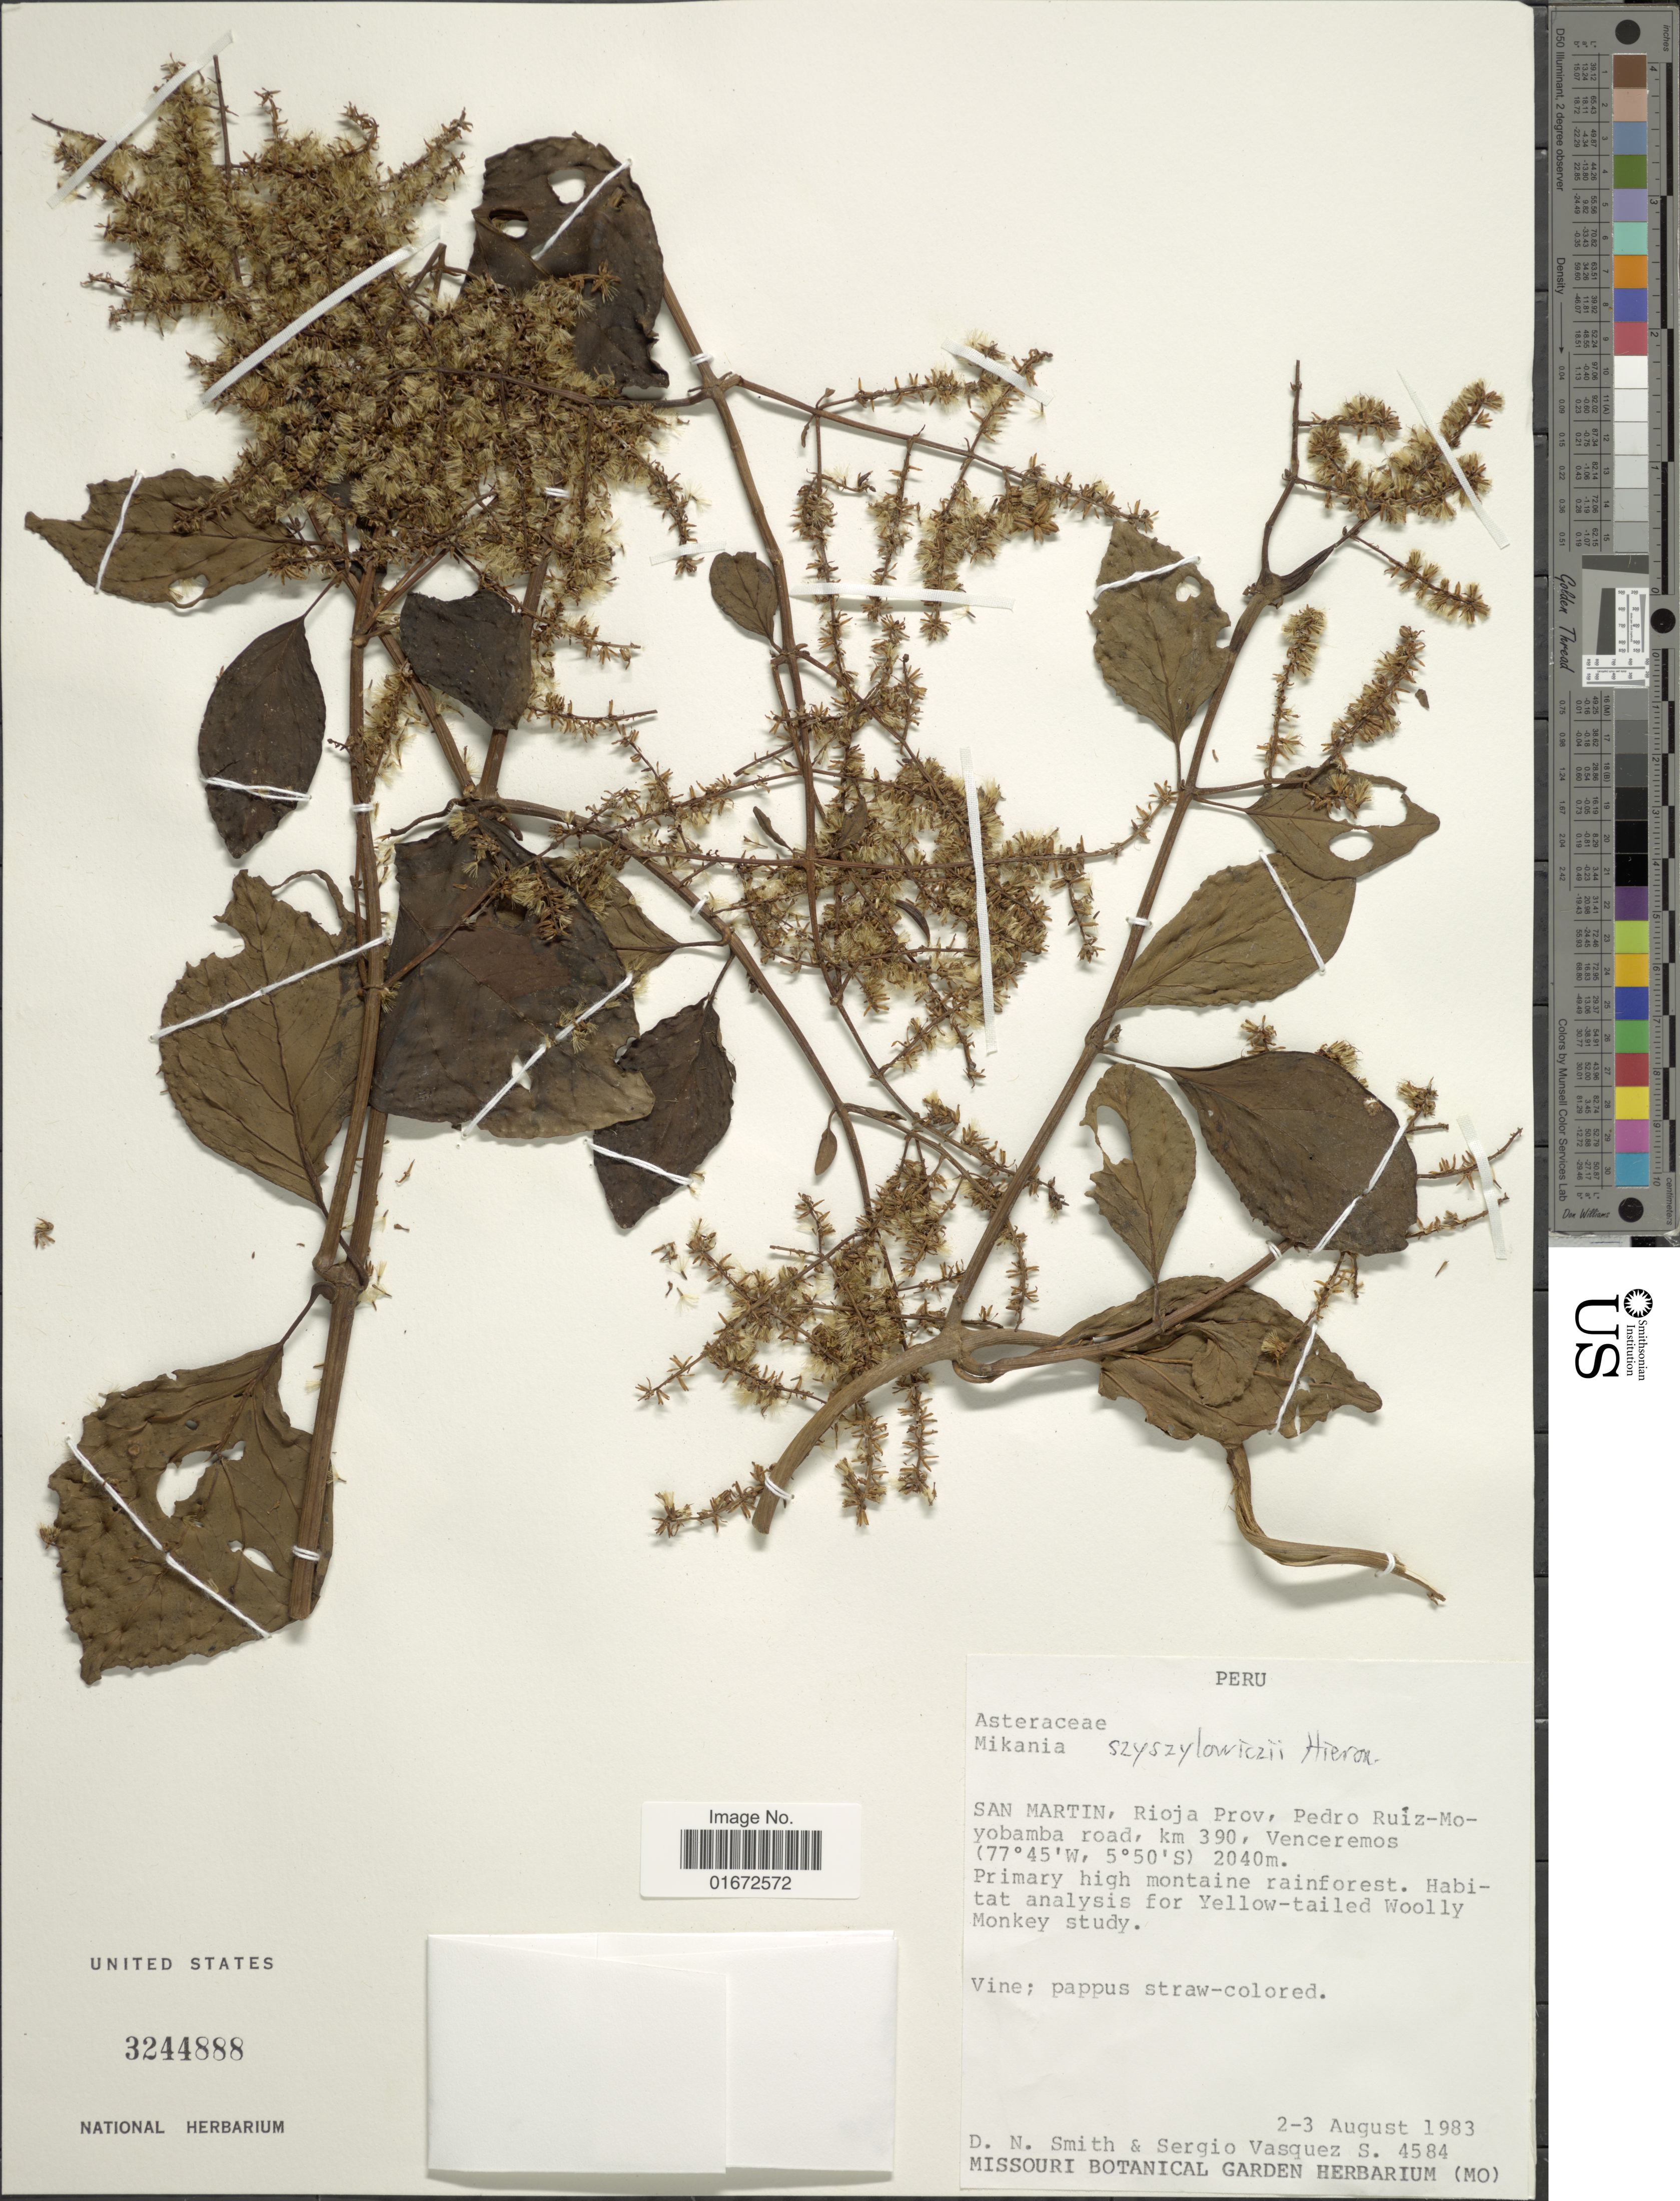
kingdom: Plantae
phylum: Tracheophyta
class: Magnoliopsida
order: Asterales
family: Asteraceae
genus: Mikania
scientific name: Mikania szyszylowiczii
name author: Hieron.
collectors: D. Smith & S. Vasquez S.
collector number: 4584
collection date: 1983-08-02/1983-08-03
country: Peru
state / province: San Martín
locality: San Martin, Rioja Prov, Pedro Ruíz-Moyobamba roda, km 390, Venceremos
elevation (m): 2040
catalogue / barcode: US 3244888